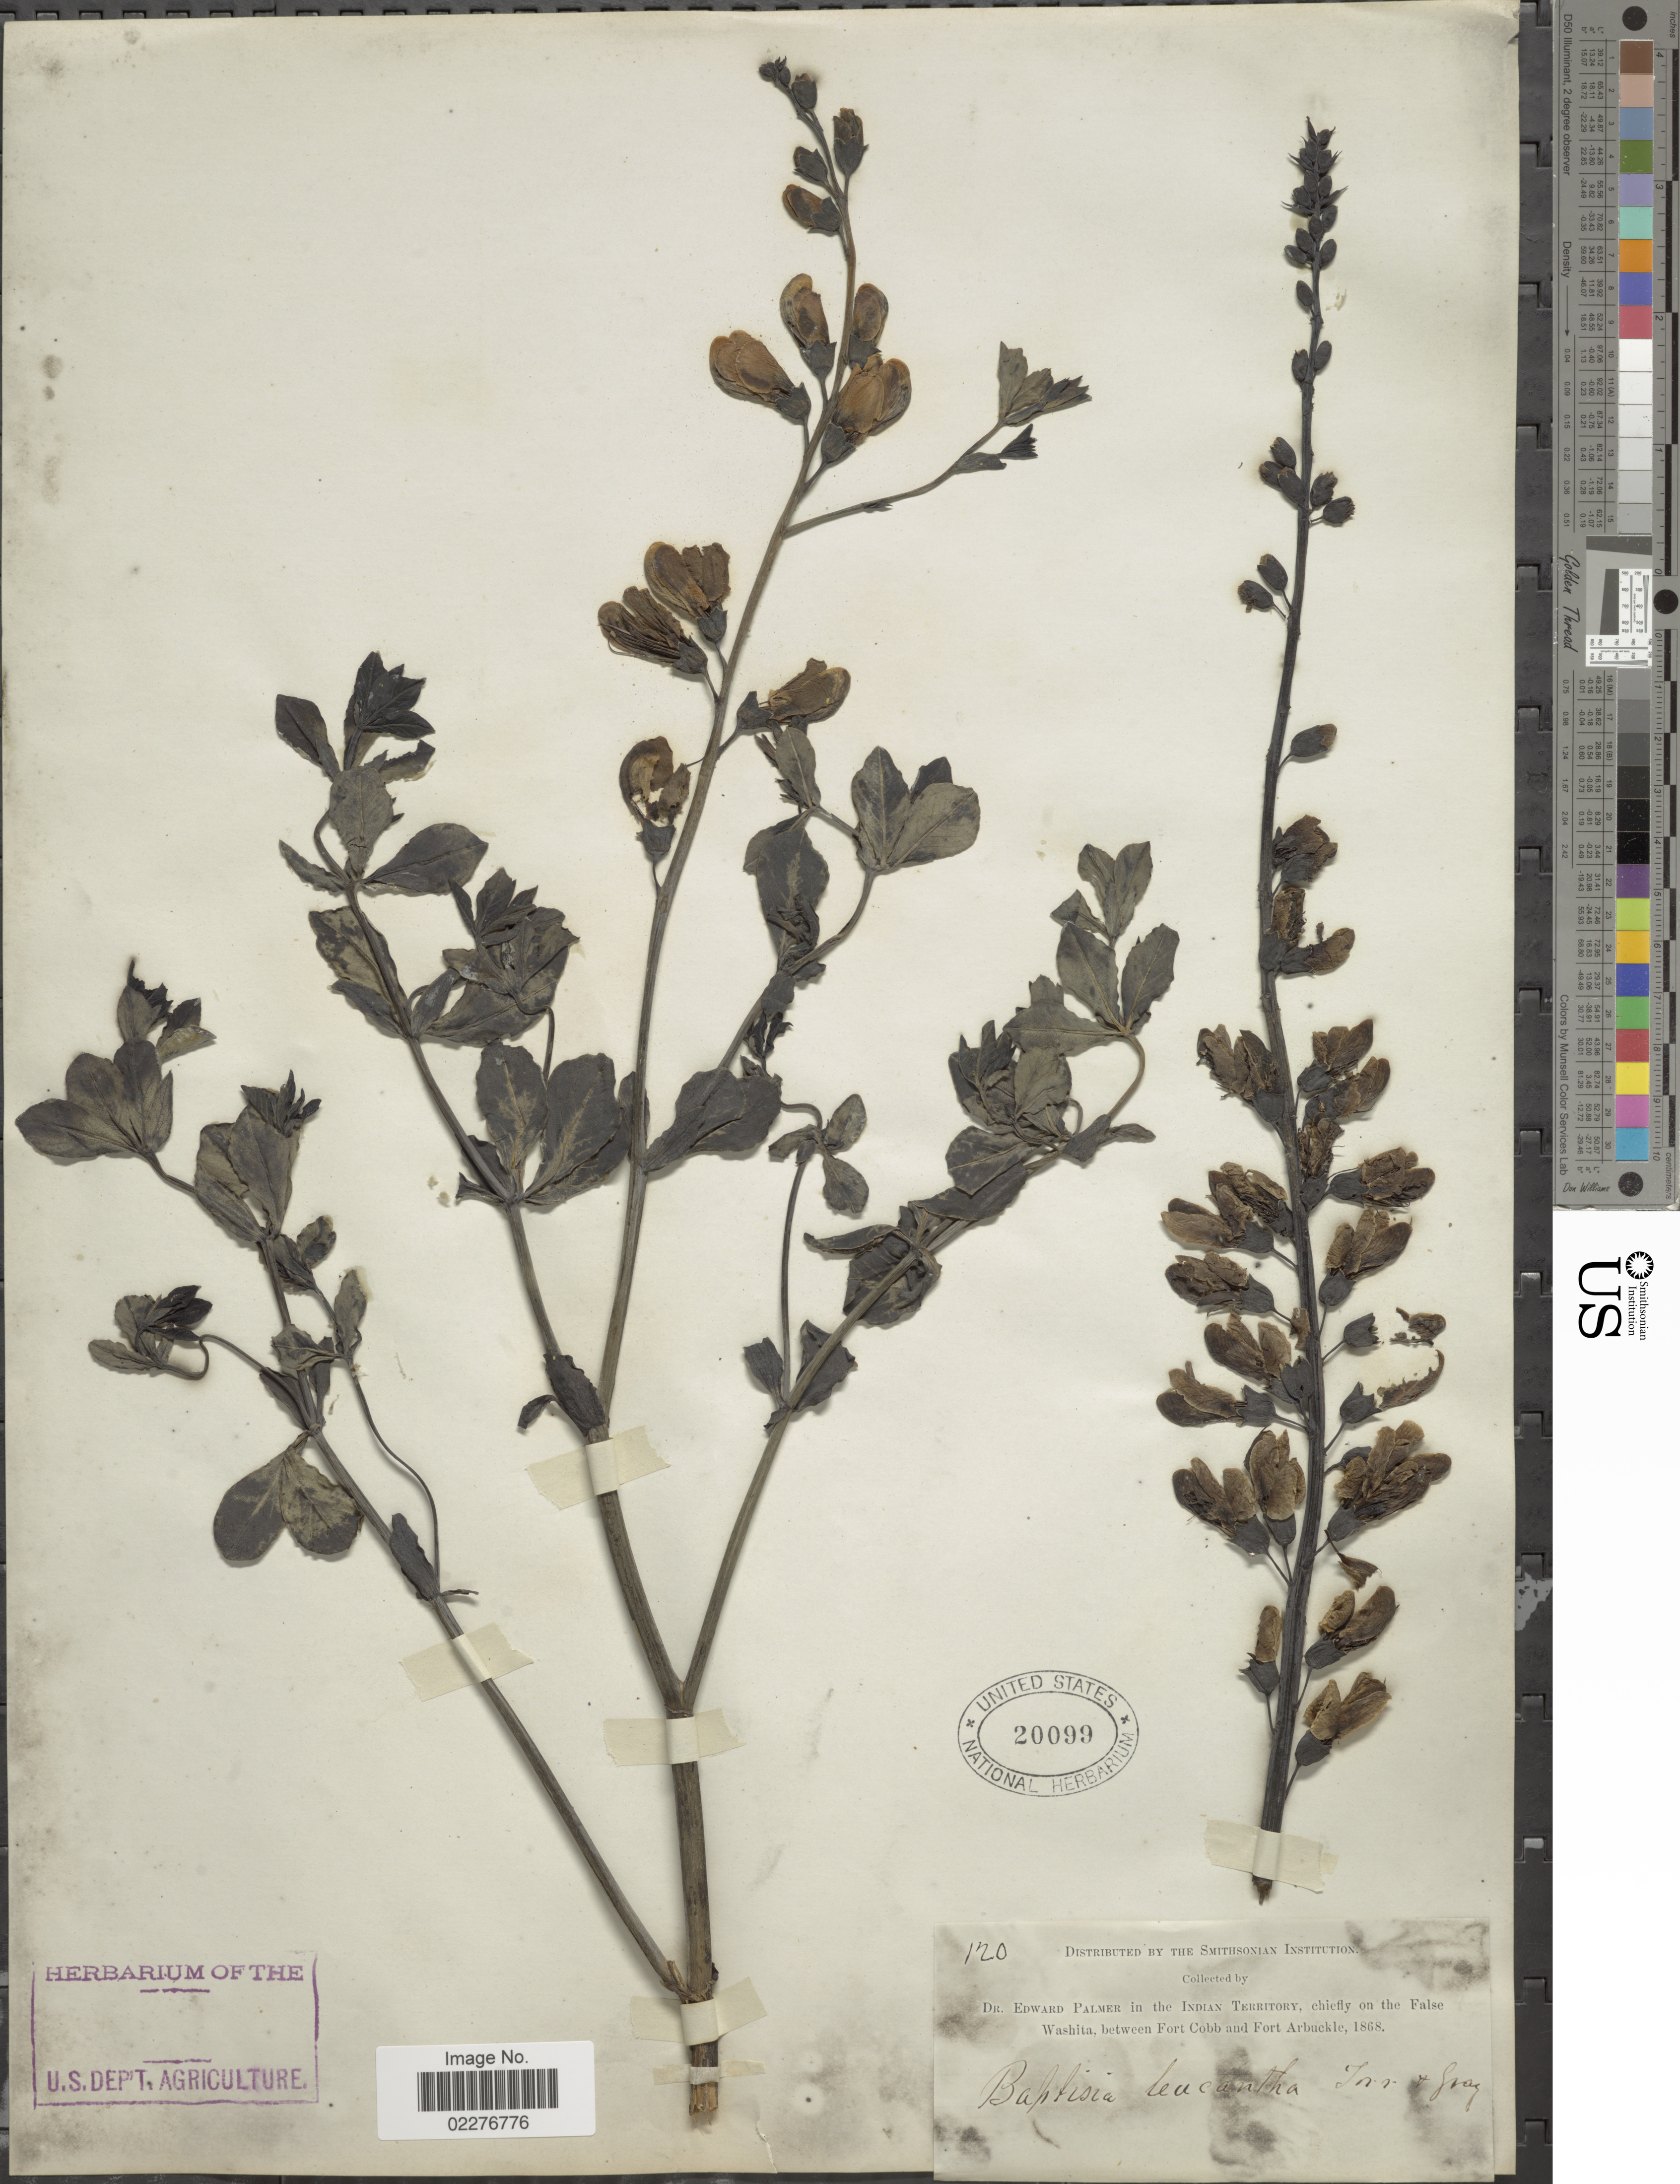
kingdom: Plantae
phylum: Tracheophyta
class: Magnoliopsida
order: Fabales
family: Fabaceae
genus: Baptisia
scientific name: Baptisia leucantha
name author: Torr. & A. Gray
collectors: E. Palmer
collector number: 120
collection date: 1868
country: United States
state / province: Oklahoma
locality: In the Indian Territory, chiefly on the False ashita, between Fort Cobb and Fort Arbuckle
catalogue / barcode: US 20099